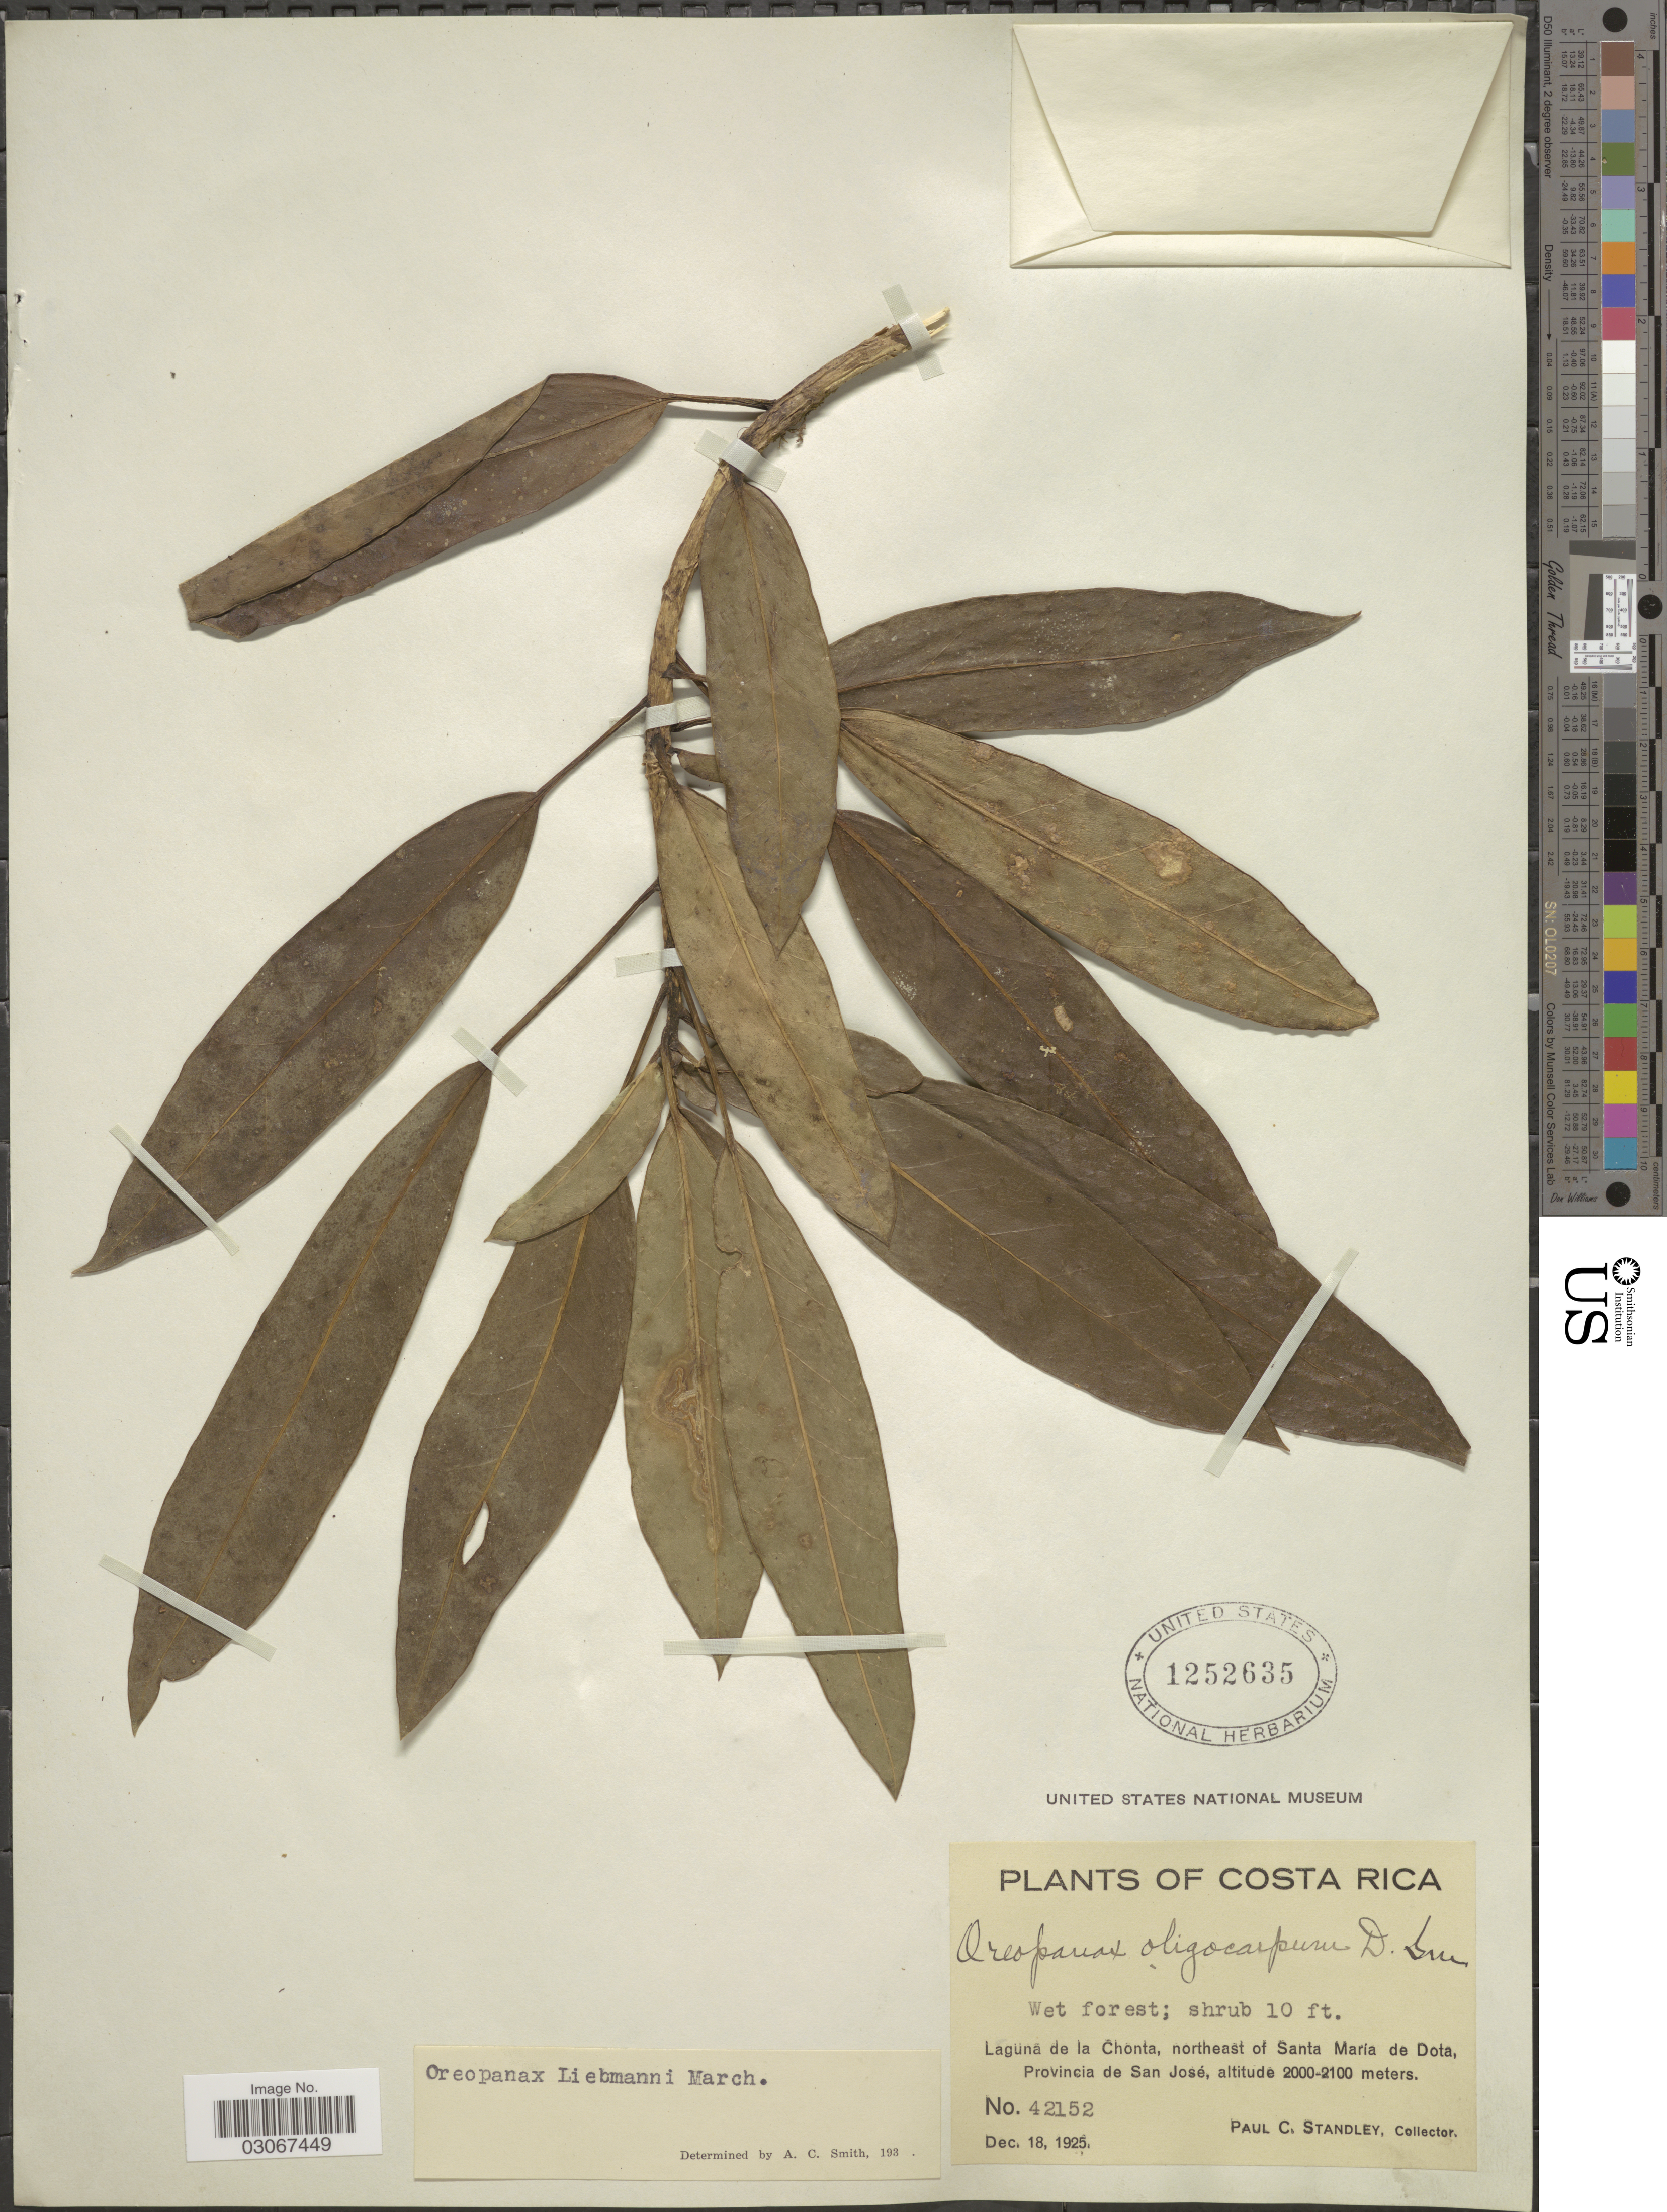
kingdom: Plantae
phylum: Tracheophyta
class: Magnoliopsida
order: Apiales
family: Araliaceae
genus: Oreopanax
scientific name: Oreopanax liebmannii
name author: Marchal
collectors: P. C. Standley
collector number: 42152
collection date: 1925-12-18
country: Costa Rica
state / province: San José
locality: Laguna de la Chonta, northeast of Santa María de Dota.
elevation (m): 2000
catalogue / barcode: US 1252635